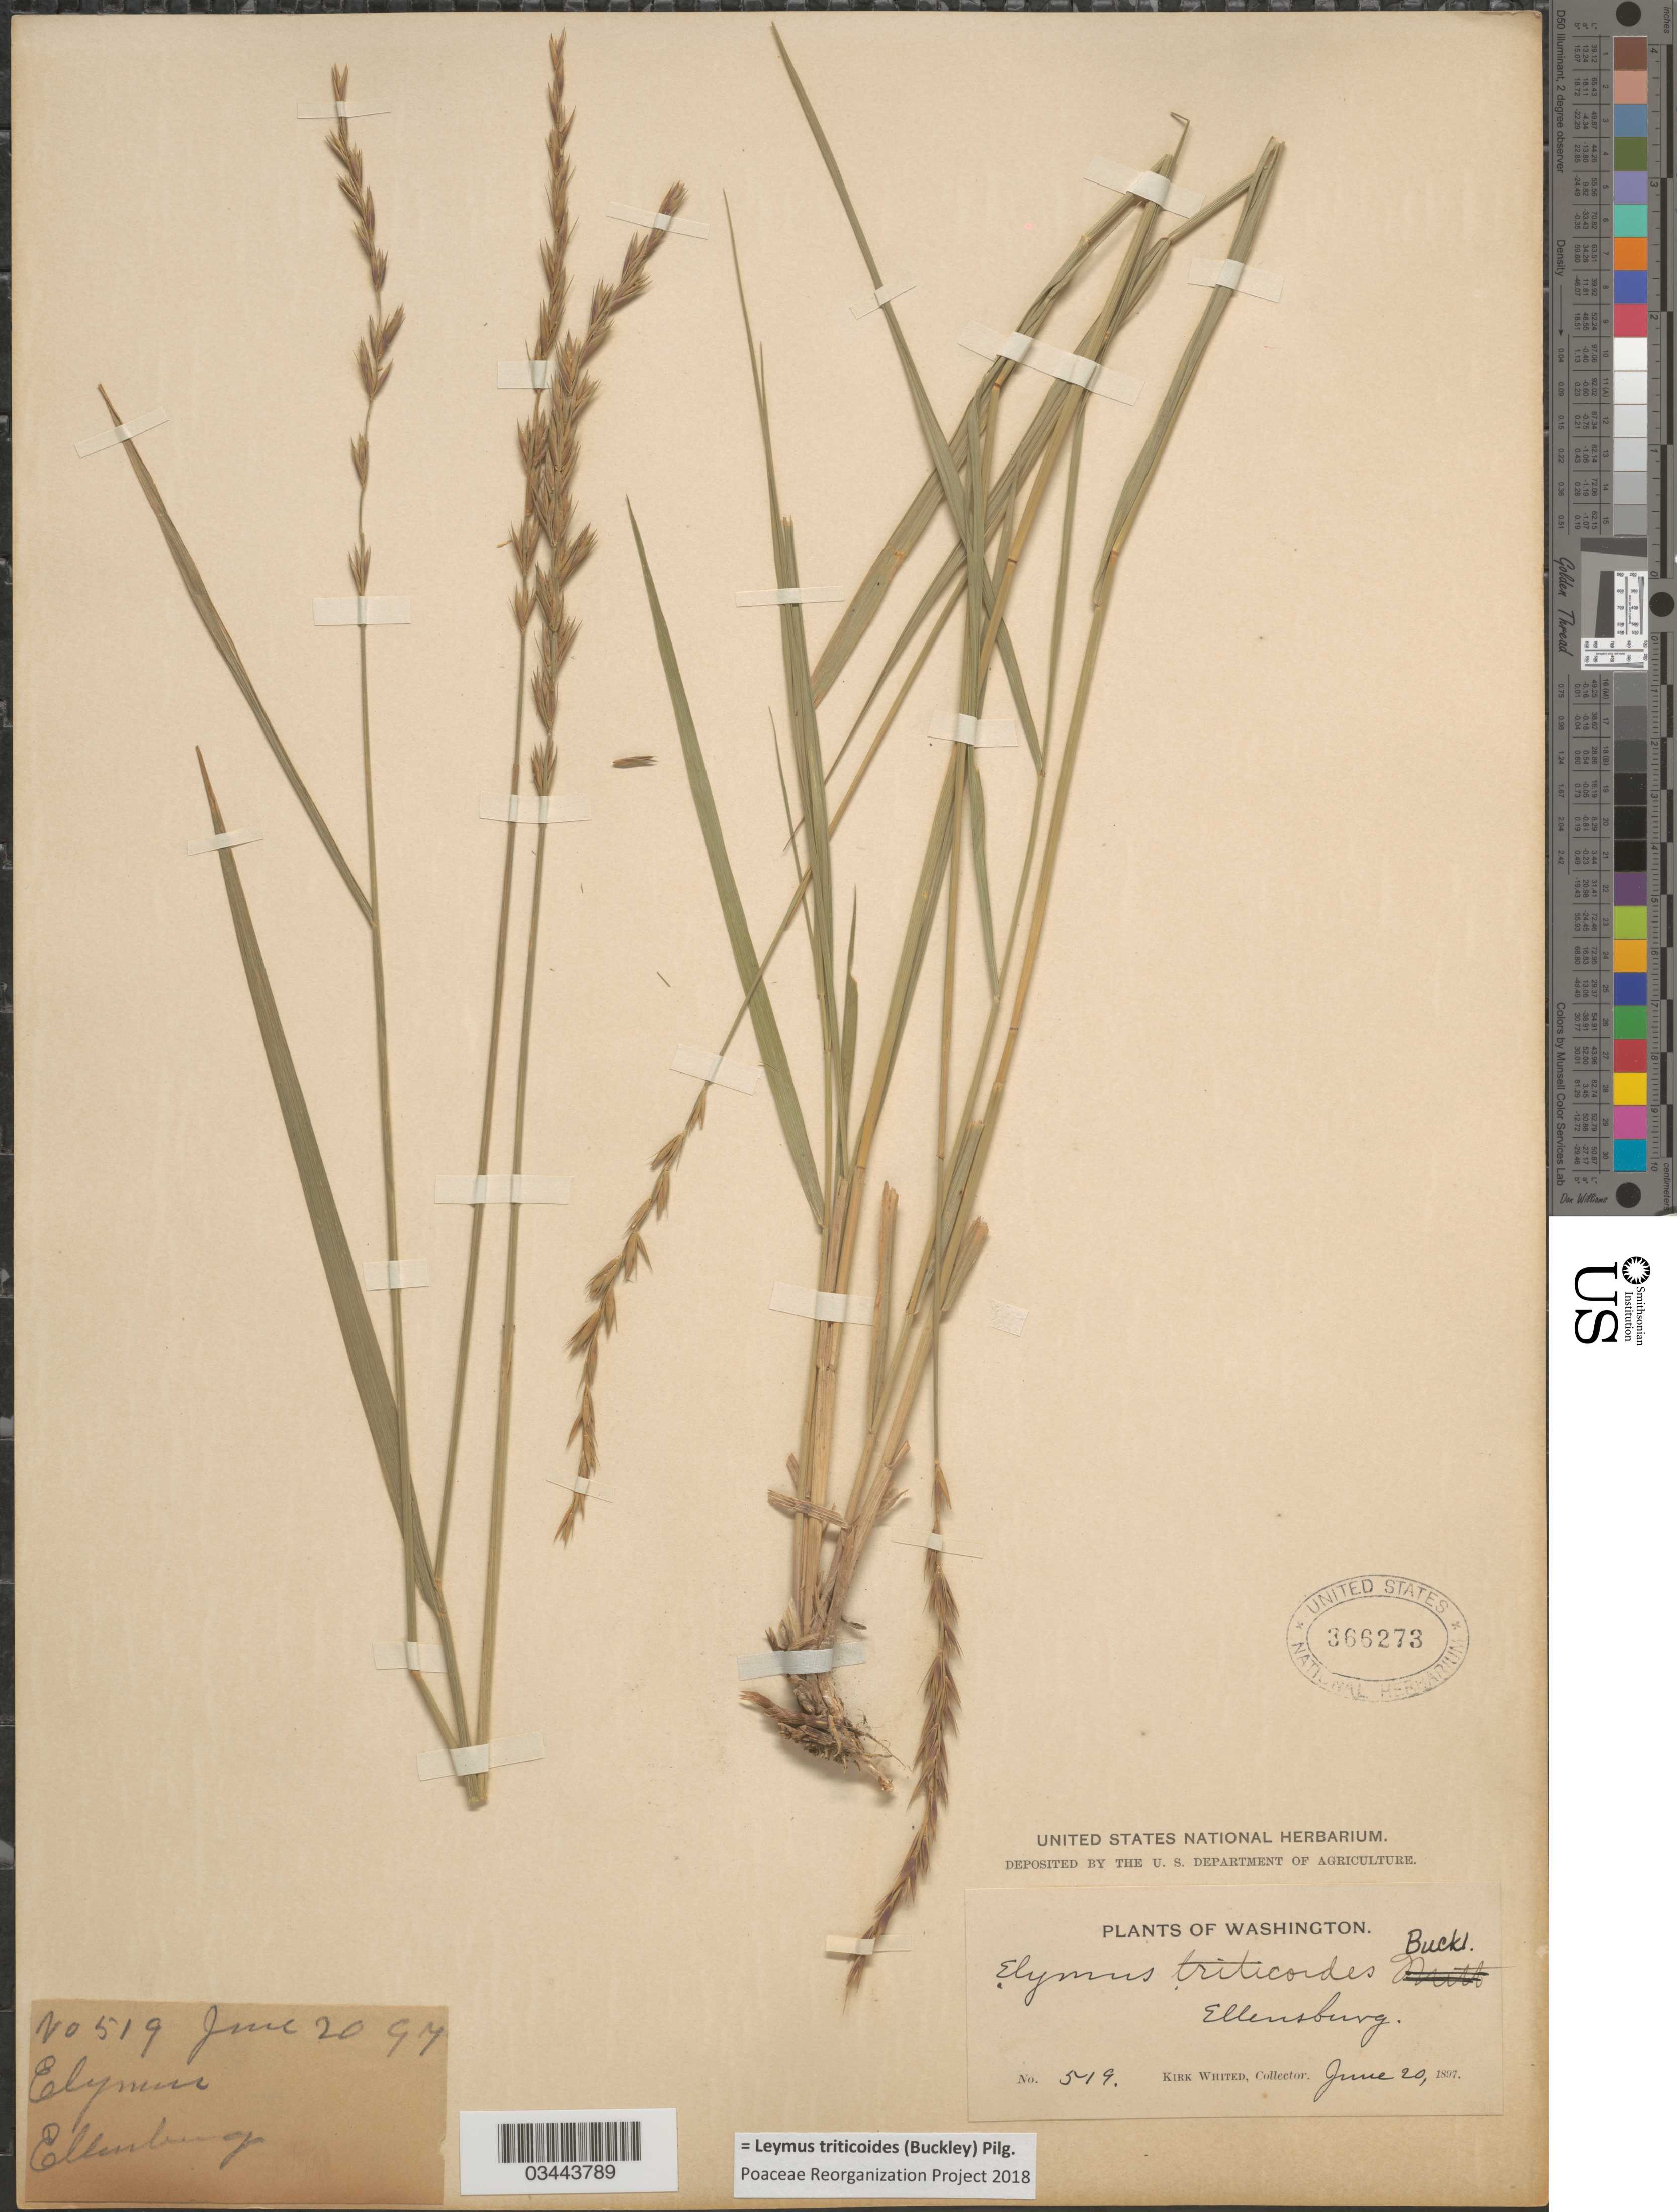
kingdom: Plantae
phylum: Tracheophyta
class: Liliopsida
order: Poales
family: Poaceae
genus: Leymus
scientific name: Leymus triticoides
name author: (Buckley) Pilg.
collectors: K. Whited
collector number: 519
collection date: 1897-06-20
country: United States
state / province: Washington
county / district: Kittitas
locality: Ellensburg.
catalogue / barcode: US 366273